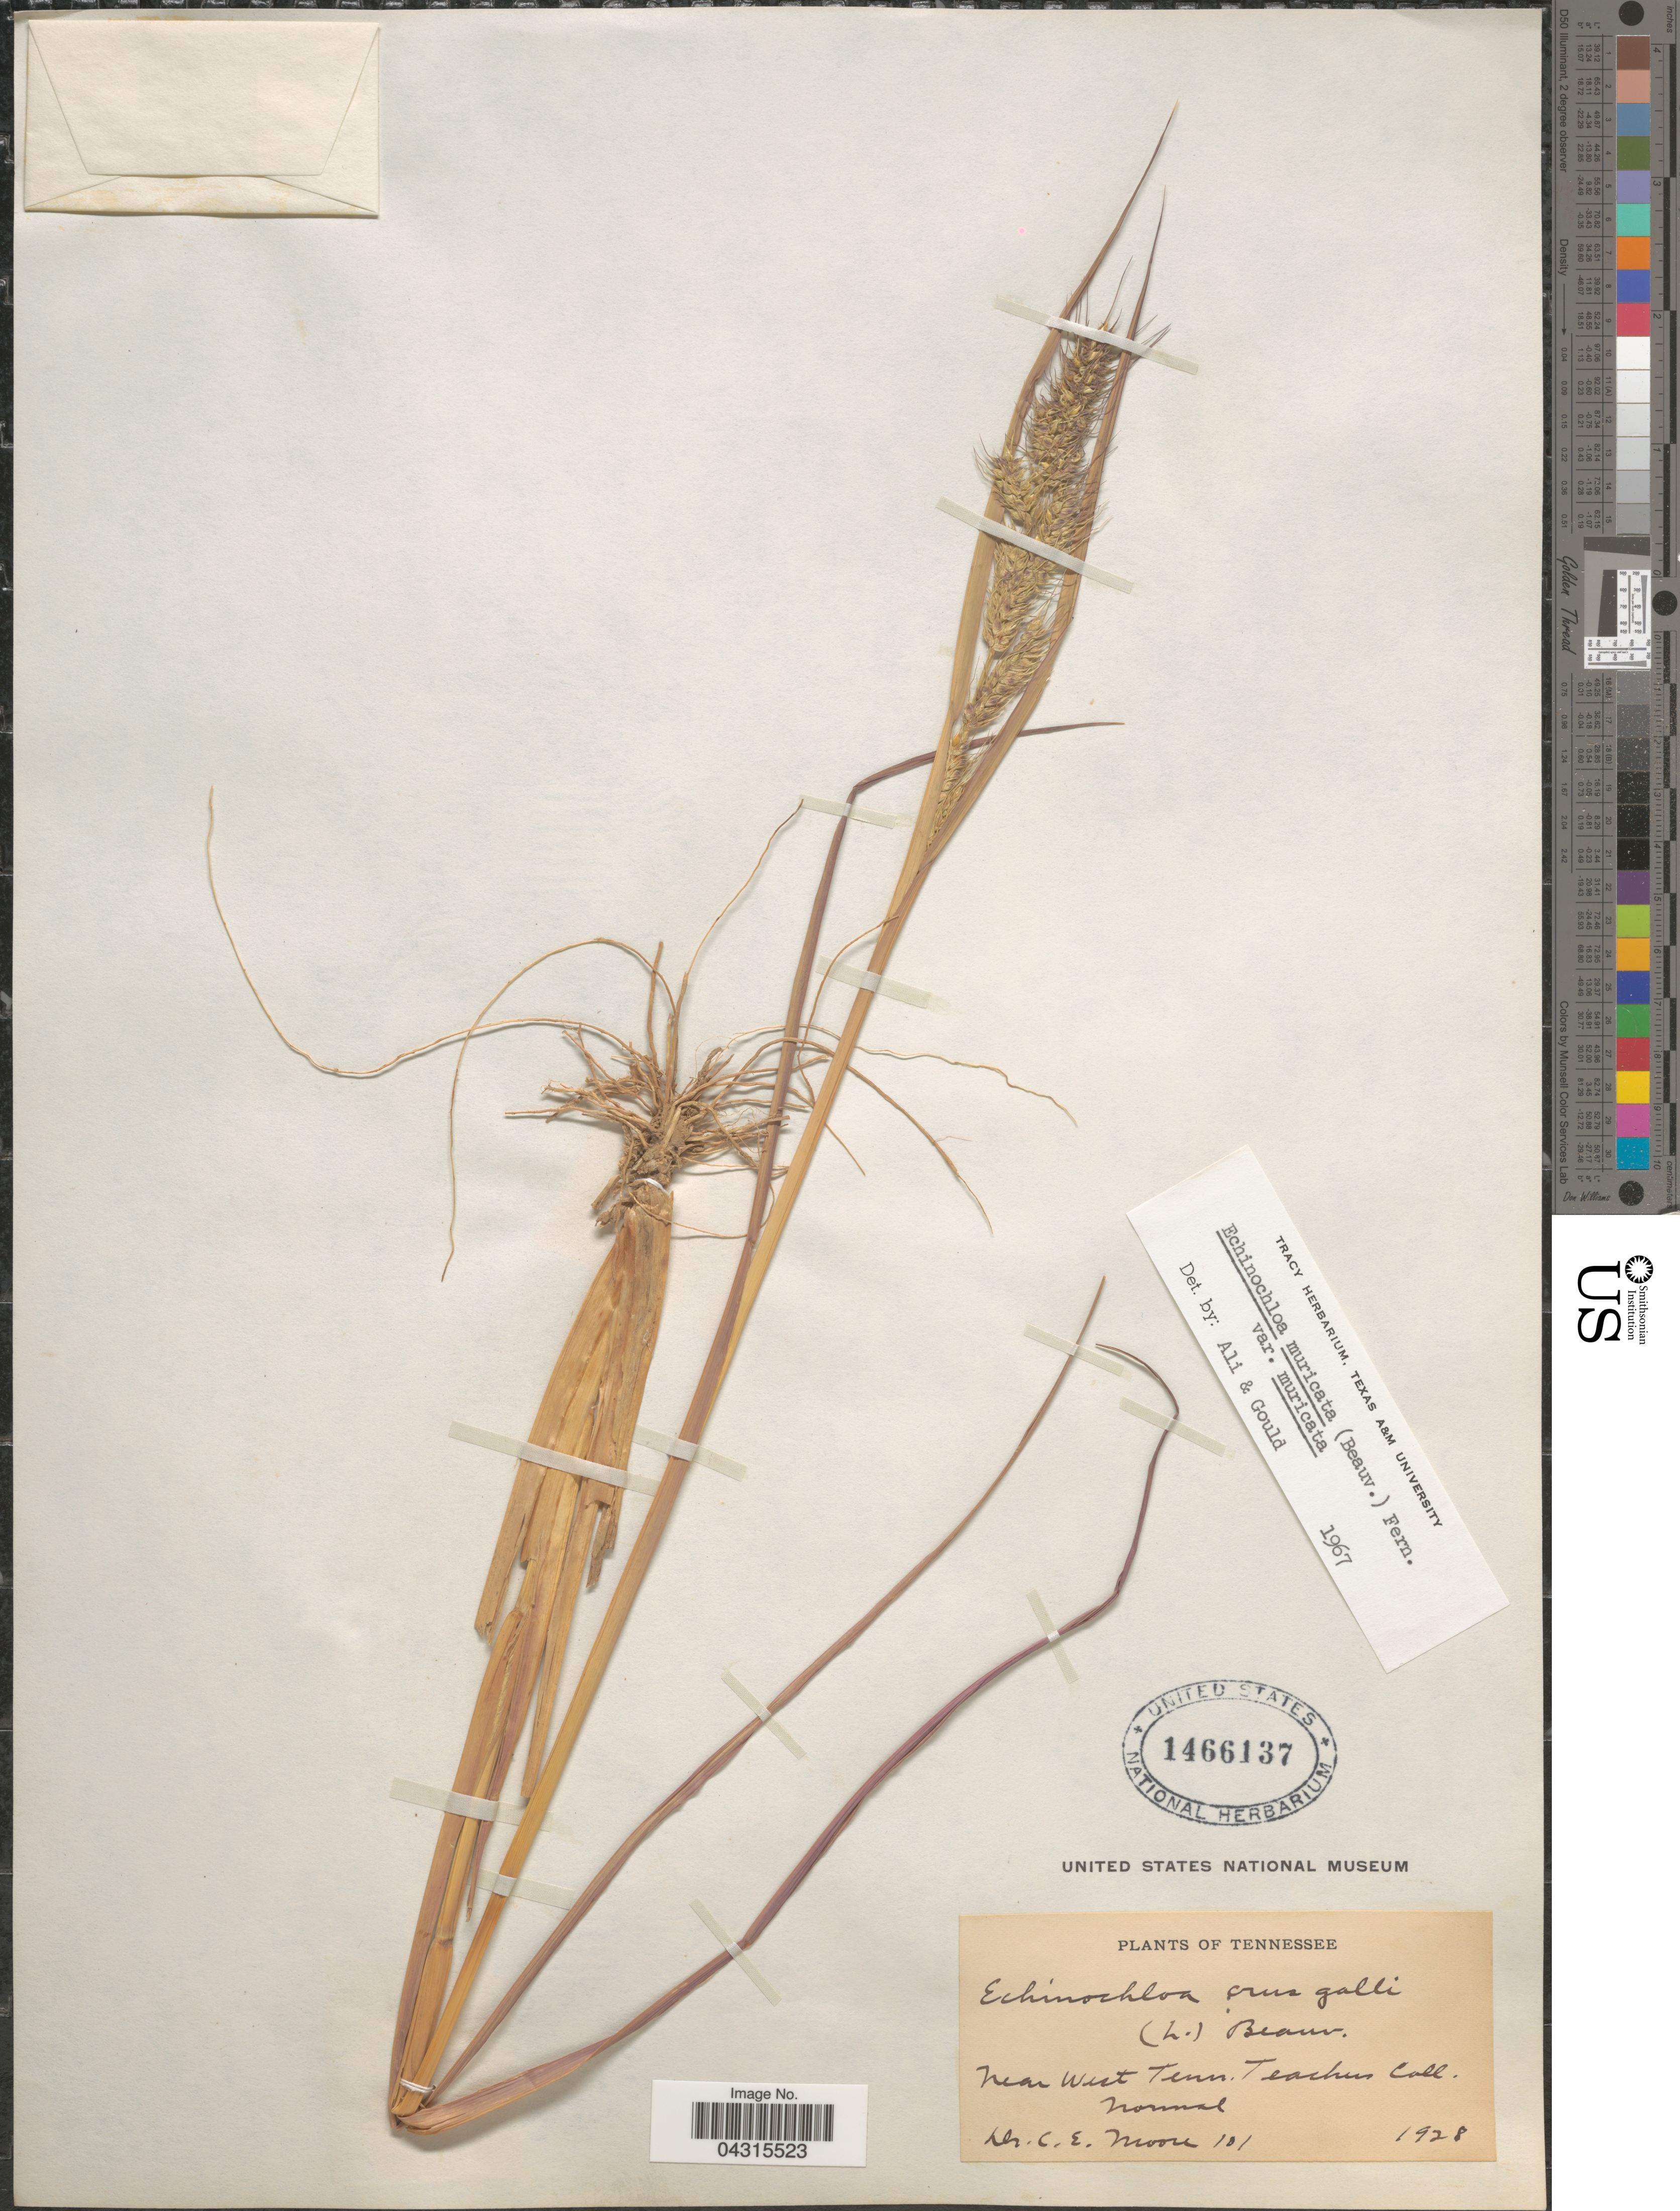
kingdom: Plantae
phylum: Tracheophyta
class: Liliopsida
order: Poales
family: Poaceae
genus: Echinochloa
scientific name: Echinochloa muricata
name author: (P. Beauv.) Fernald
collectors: C. Moore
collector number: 101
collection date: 1928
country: United States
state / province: Tennessee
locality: Near West Tenn. Teachers Coll.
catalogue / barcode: US 1466137